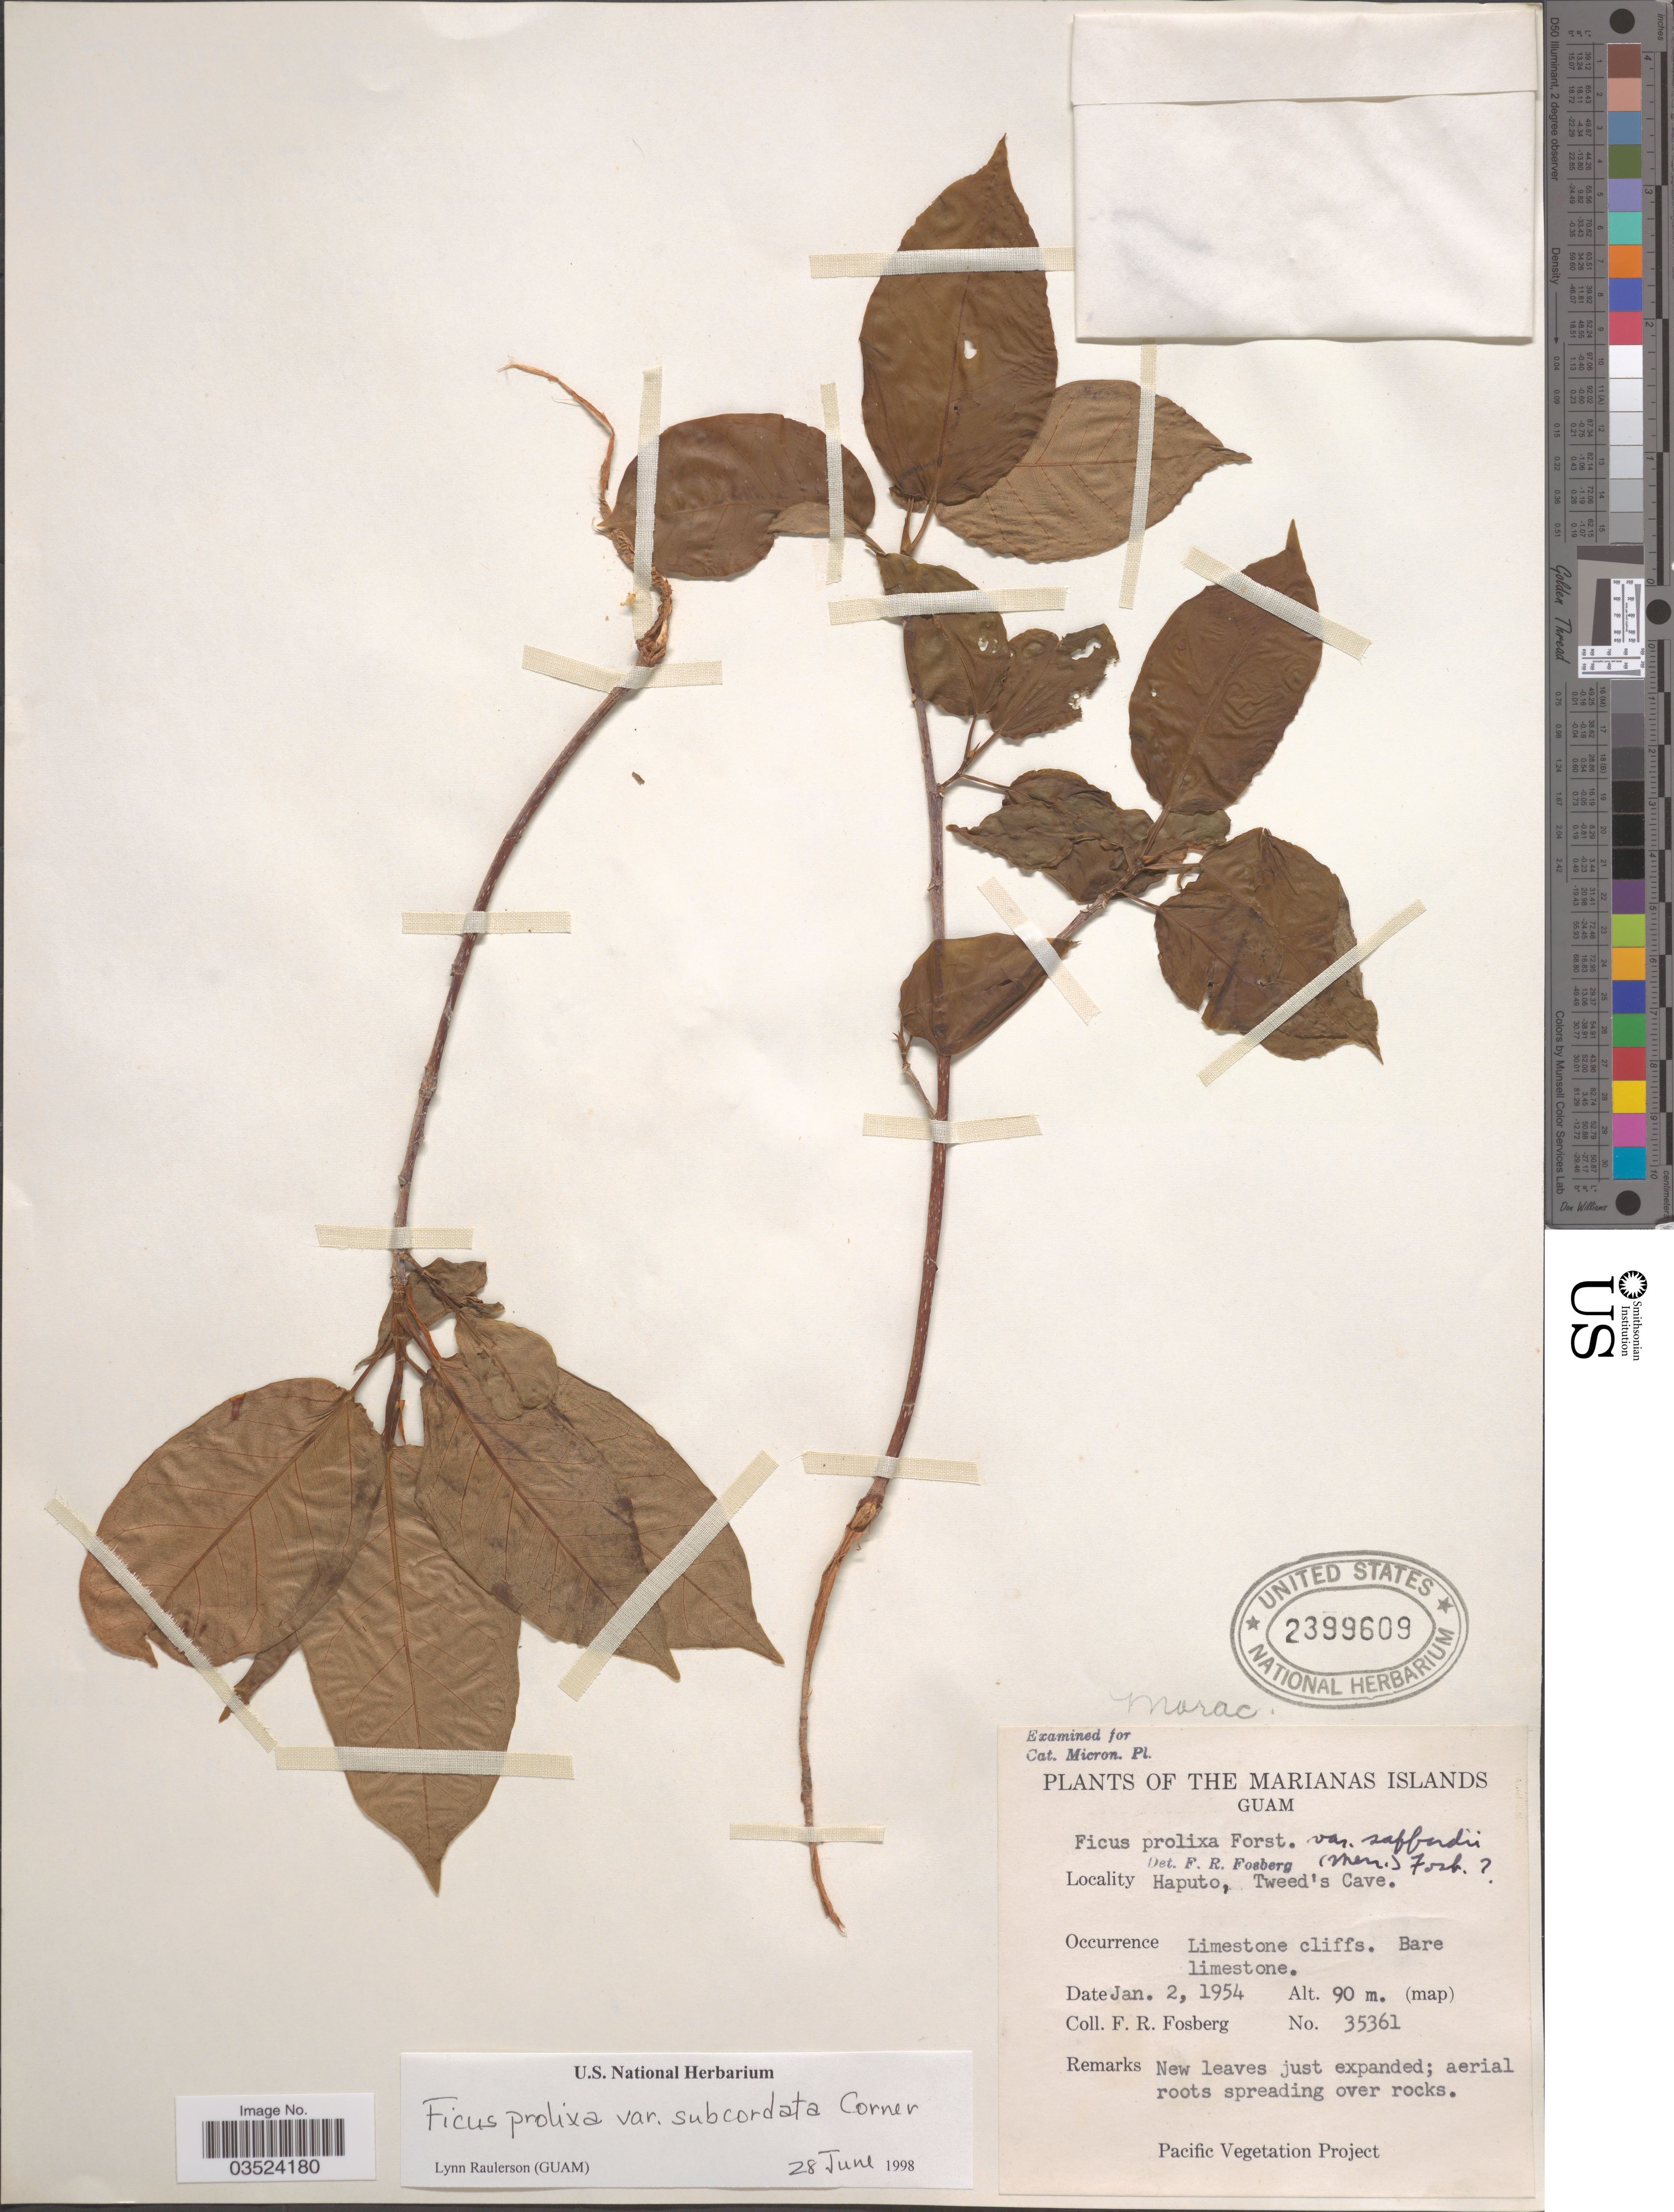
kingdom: Plantae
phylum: Tracheophyta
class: Magnoliopsida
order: Rosales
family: Moraceae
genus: Ficus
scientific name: Ficus prolixa var. subcordata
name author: Corner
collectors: F. R. Fosberg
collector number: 35361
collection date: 1954-01-02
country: Guam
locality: The Marianas Islands. Haputo, Tweed's Cave.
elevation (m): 90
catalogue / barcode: US 2399609